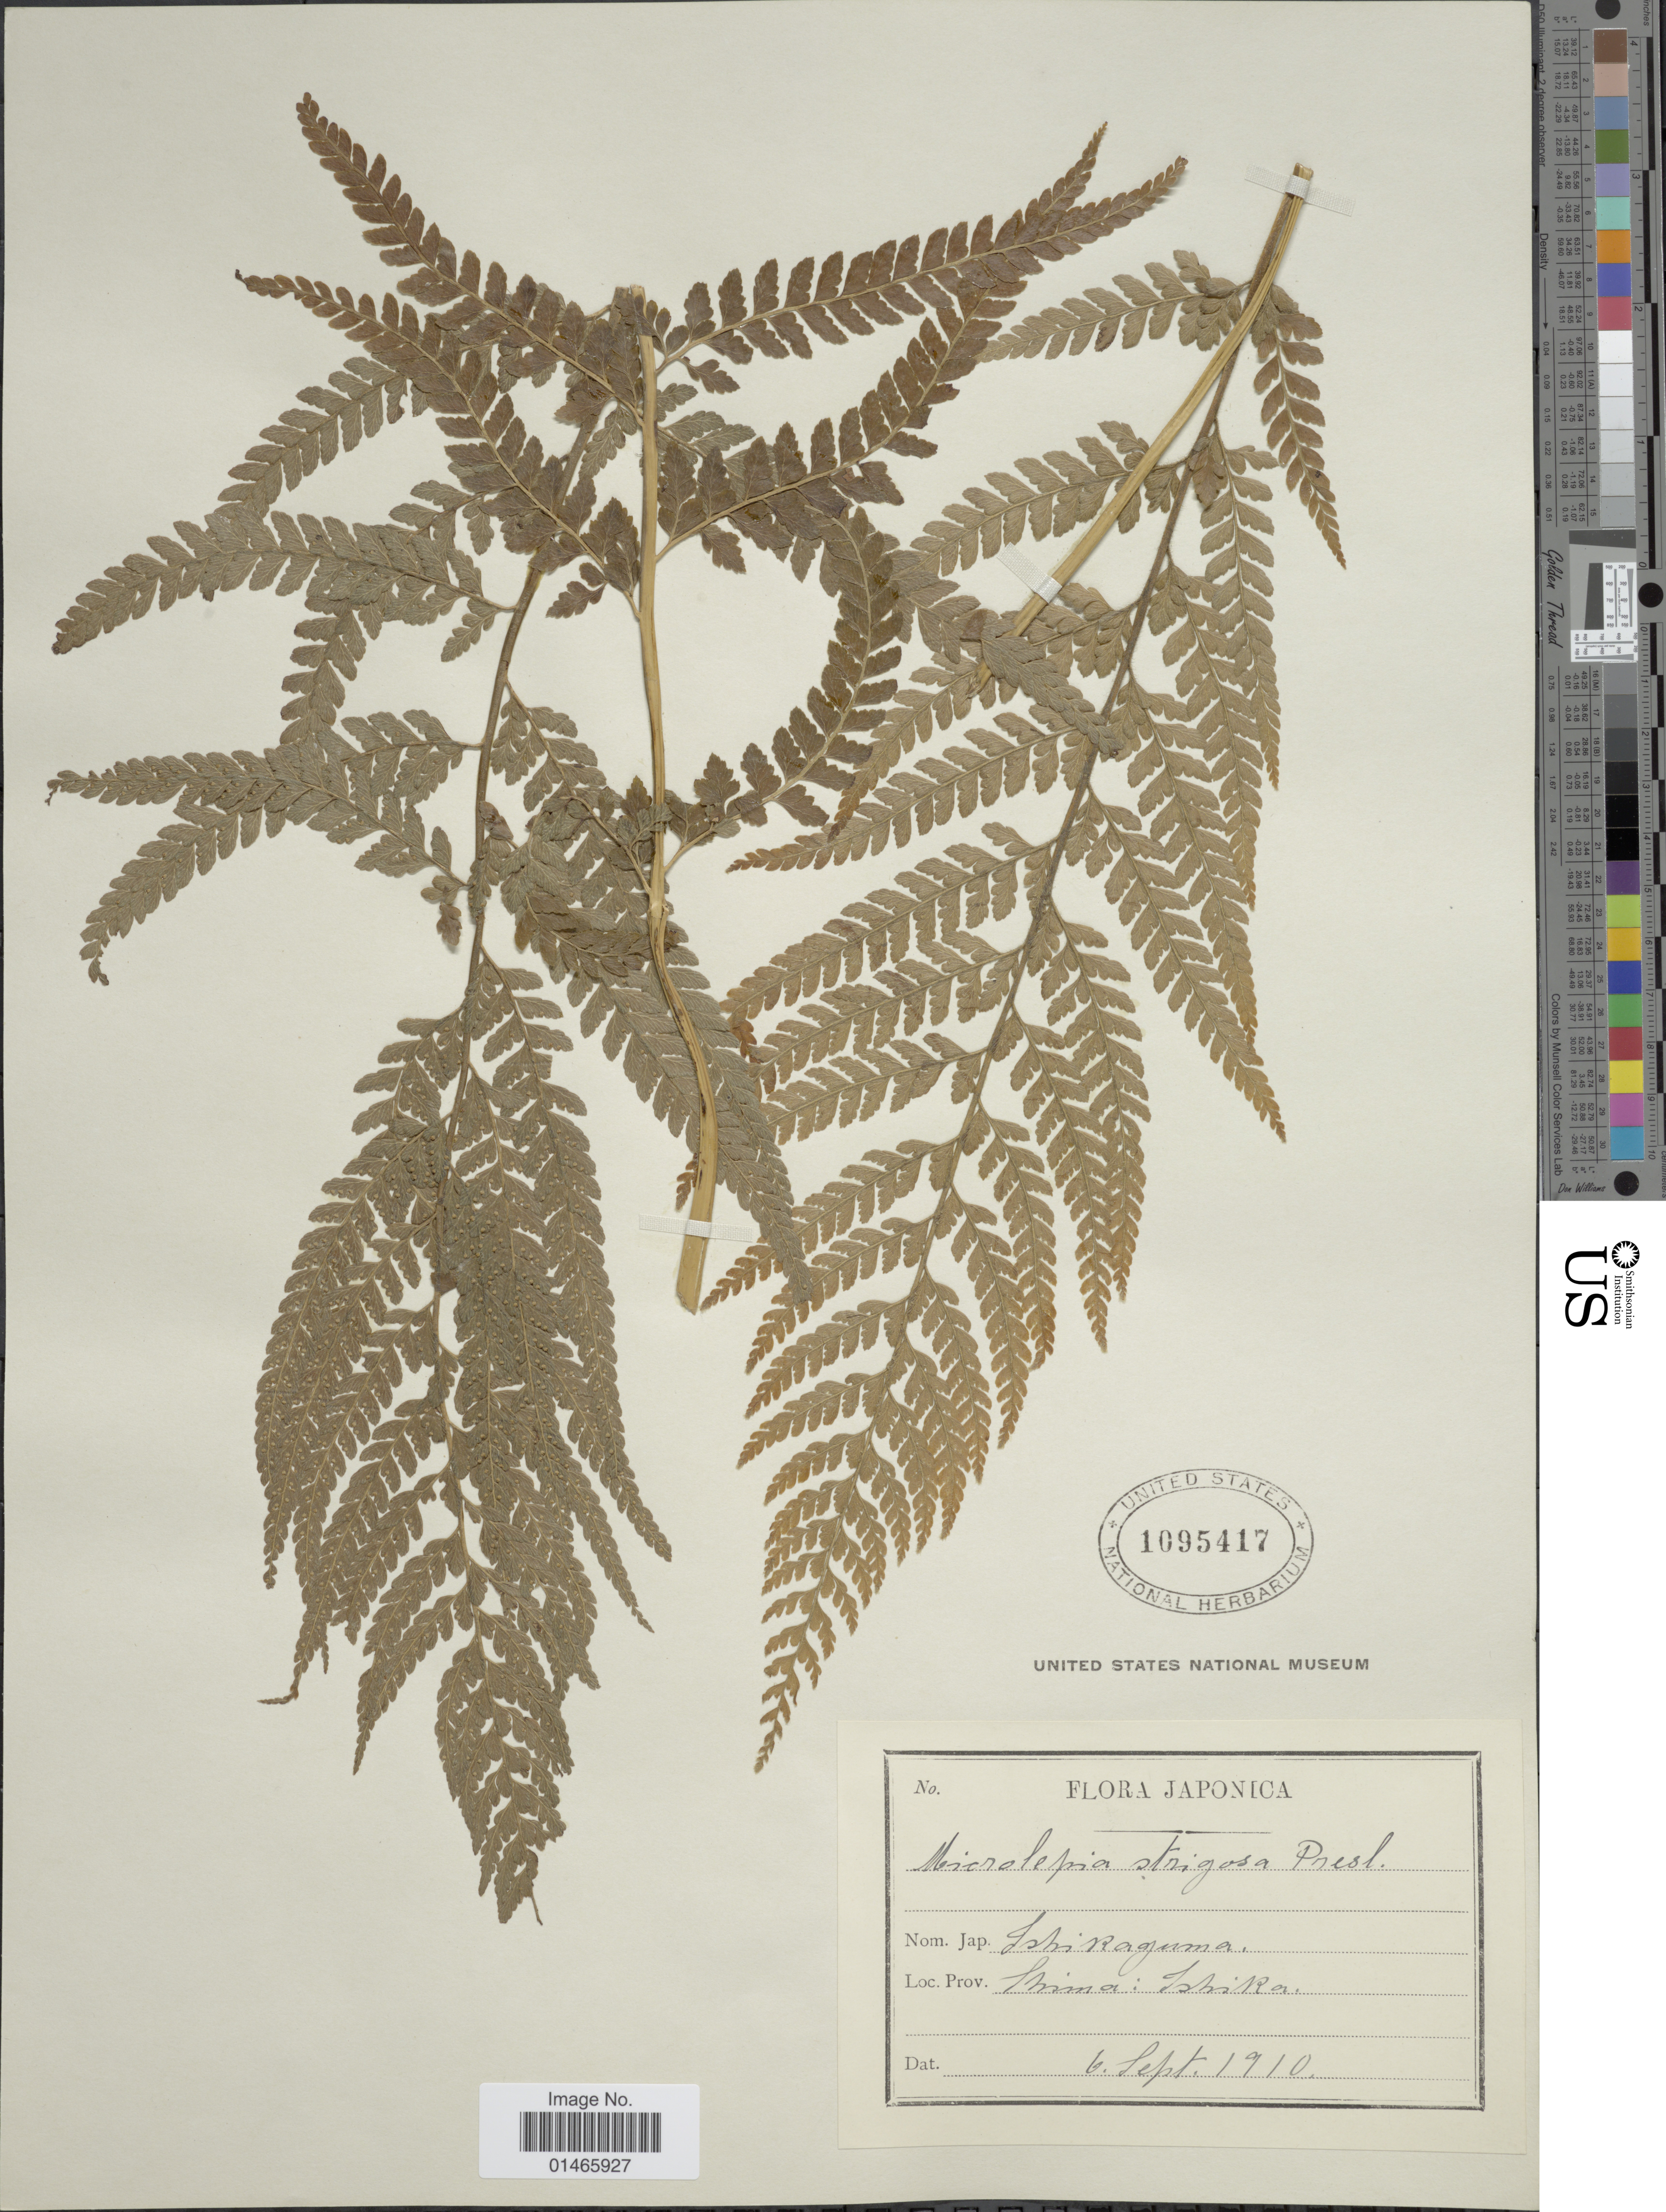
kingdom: Plantae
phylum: Tracheophyta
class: Polypodiopsida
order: Polypodiales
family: Dennstaedtiaceae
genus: Microlepia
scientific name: Microlepia strigosa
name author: (Thunb.) J. Presl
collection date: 1910-09-06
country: Japan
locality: Shima: Ishika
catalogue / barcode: US 1095417